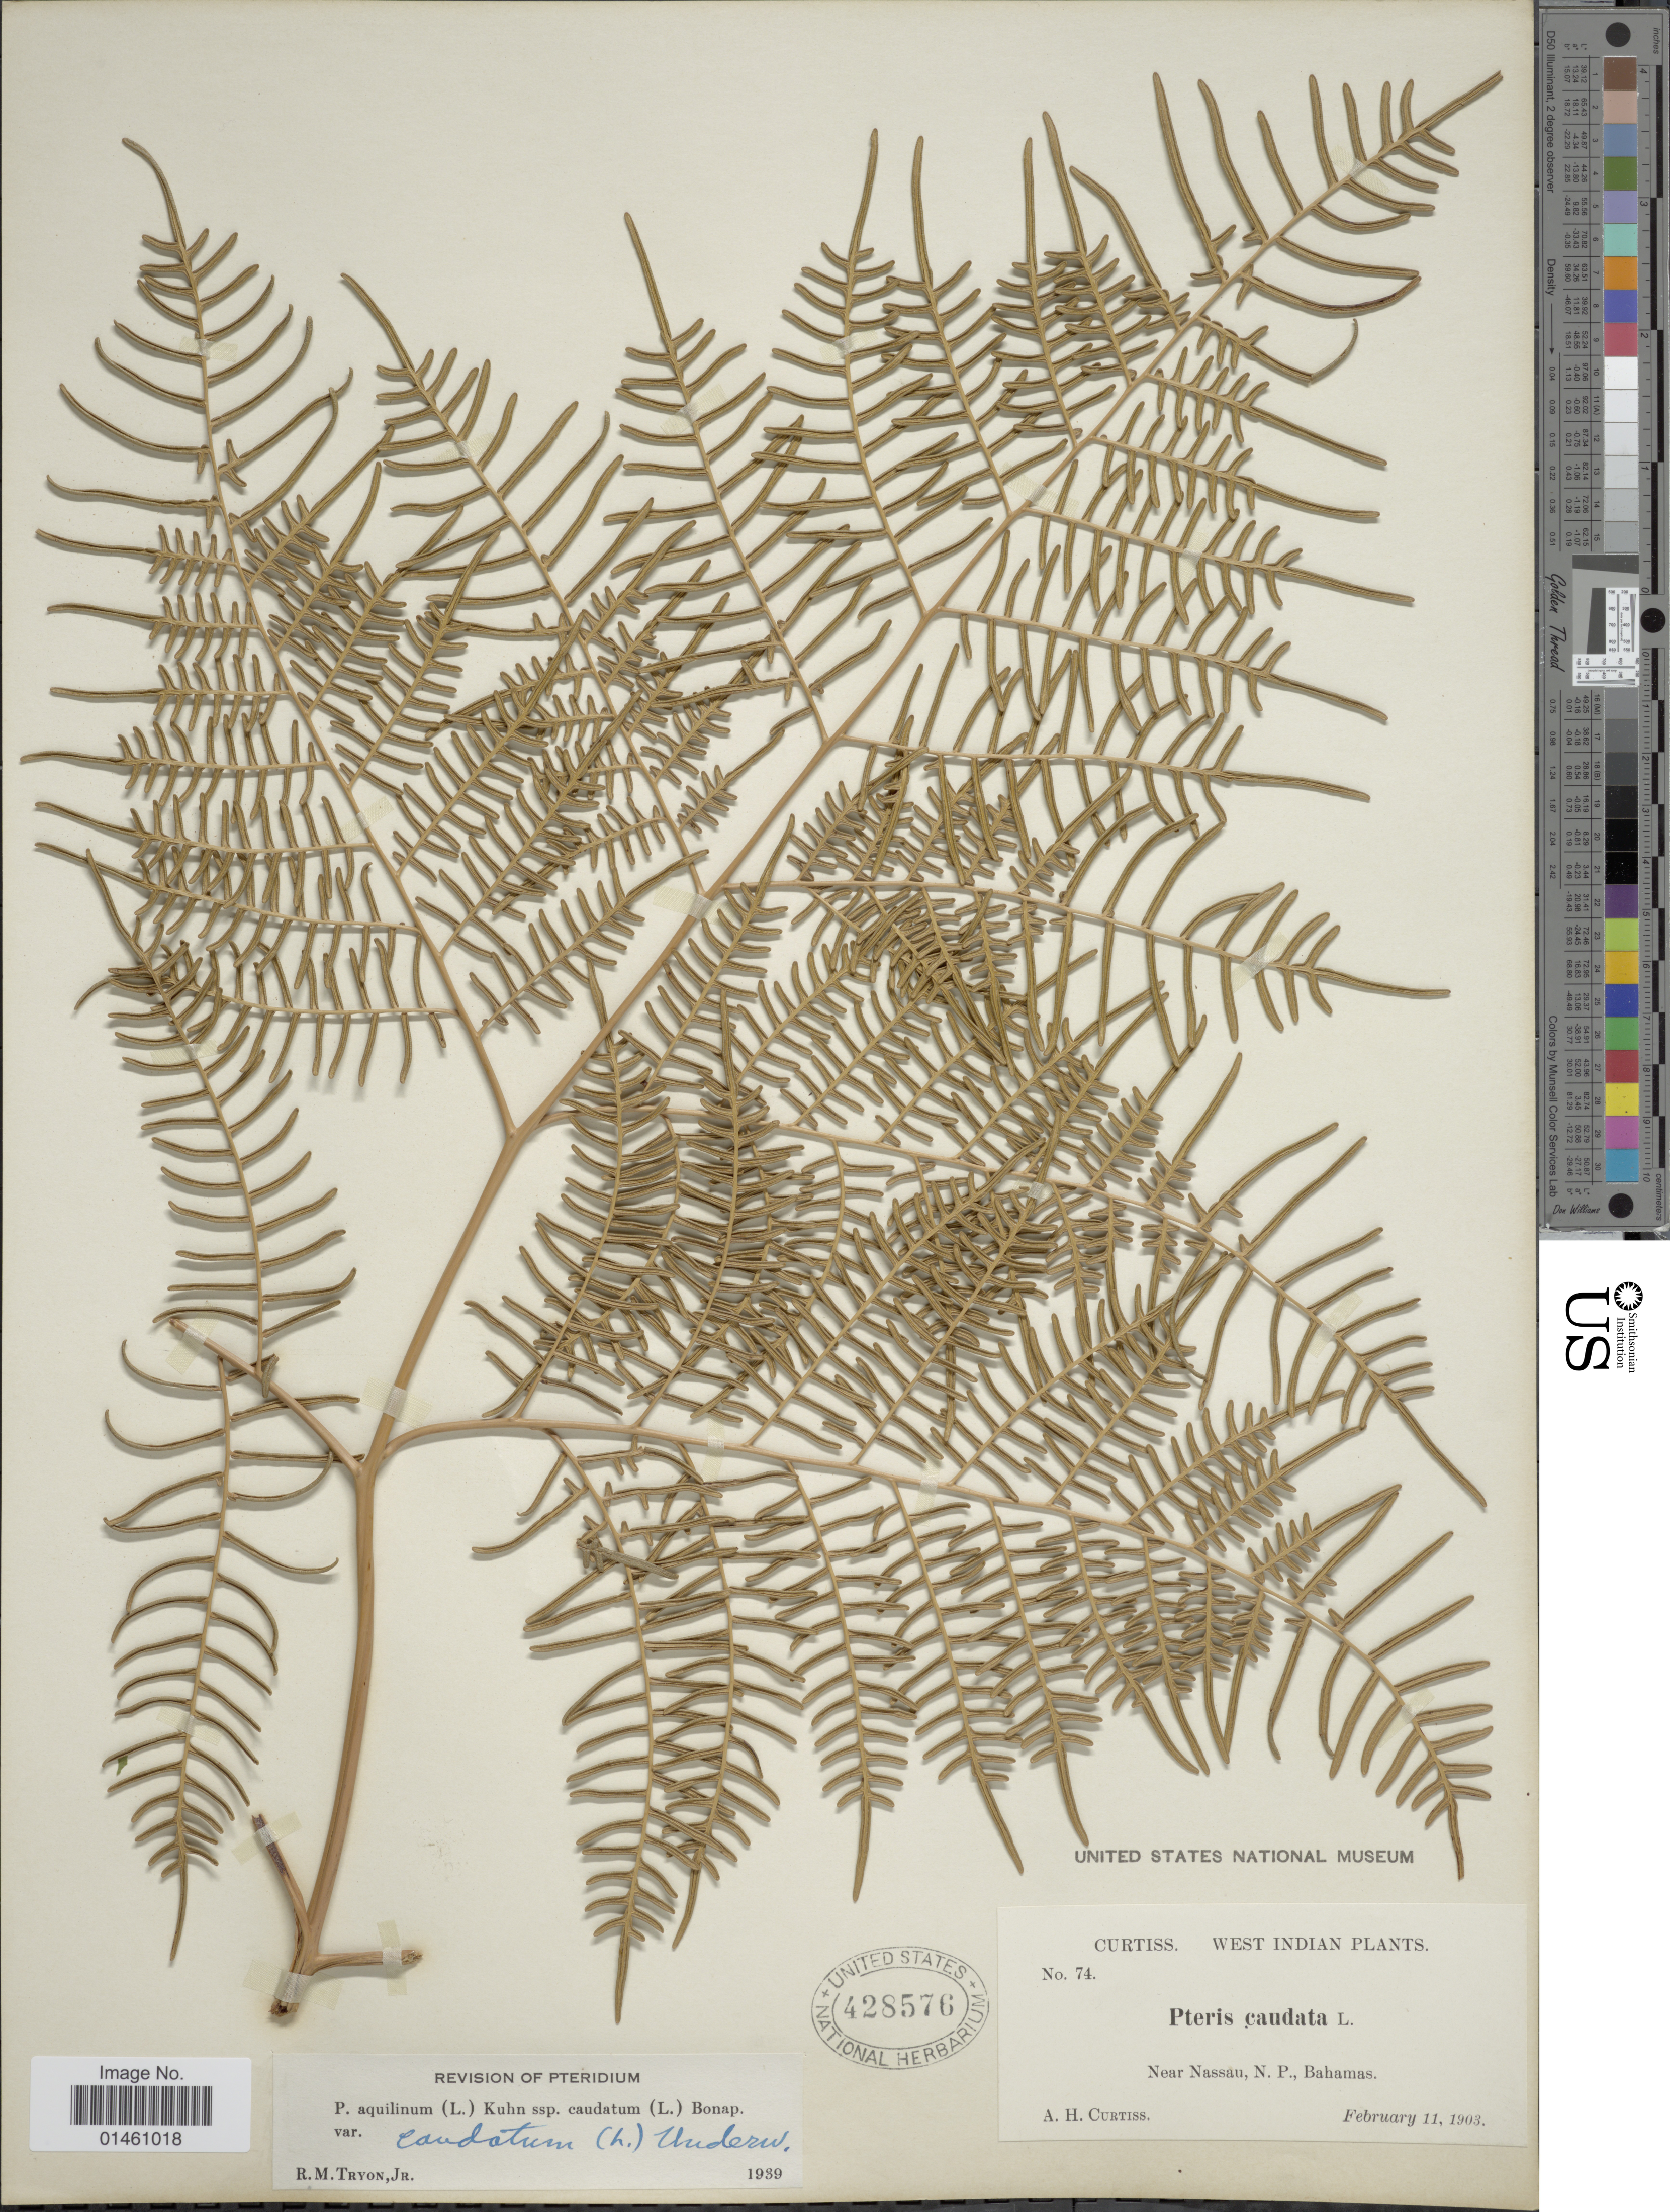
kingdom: Plantae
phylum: Tracheophyta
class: Polypodiopsida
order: Polypodiales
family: Dennstaedtiaceae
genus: Pteridium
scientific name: Pteridium caudatum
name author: (L.) Maxon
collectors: A. H. Curtiss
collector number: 74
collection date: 1903-02-11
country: Bahamas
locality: West Indian Plants, Near nassau, N. P.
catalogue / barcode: US 428576